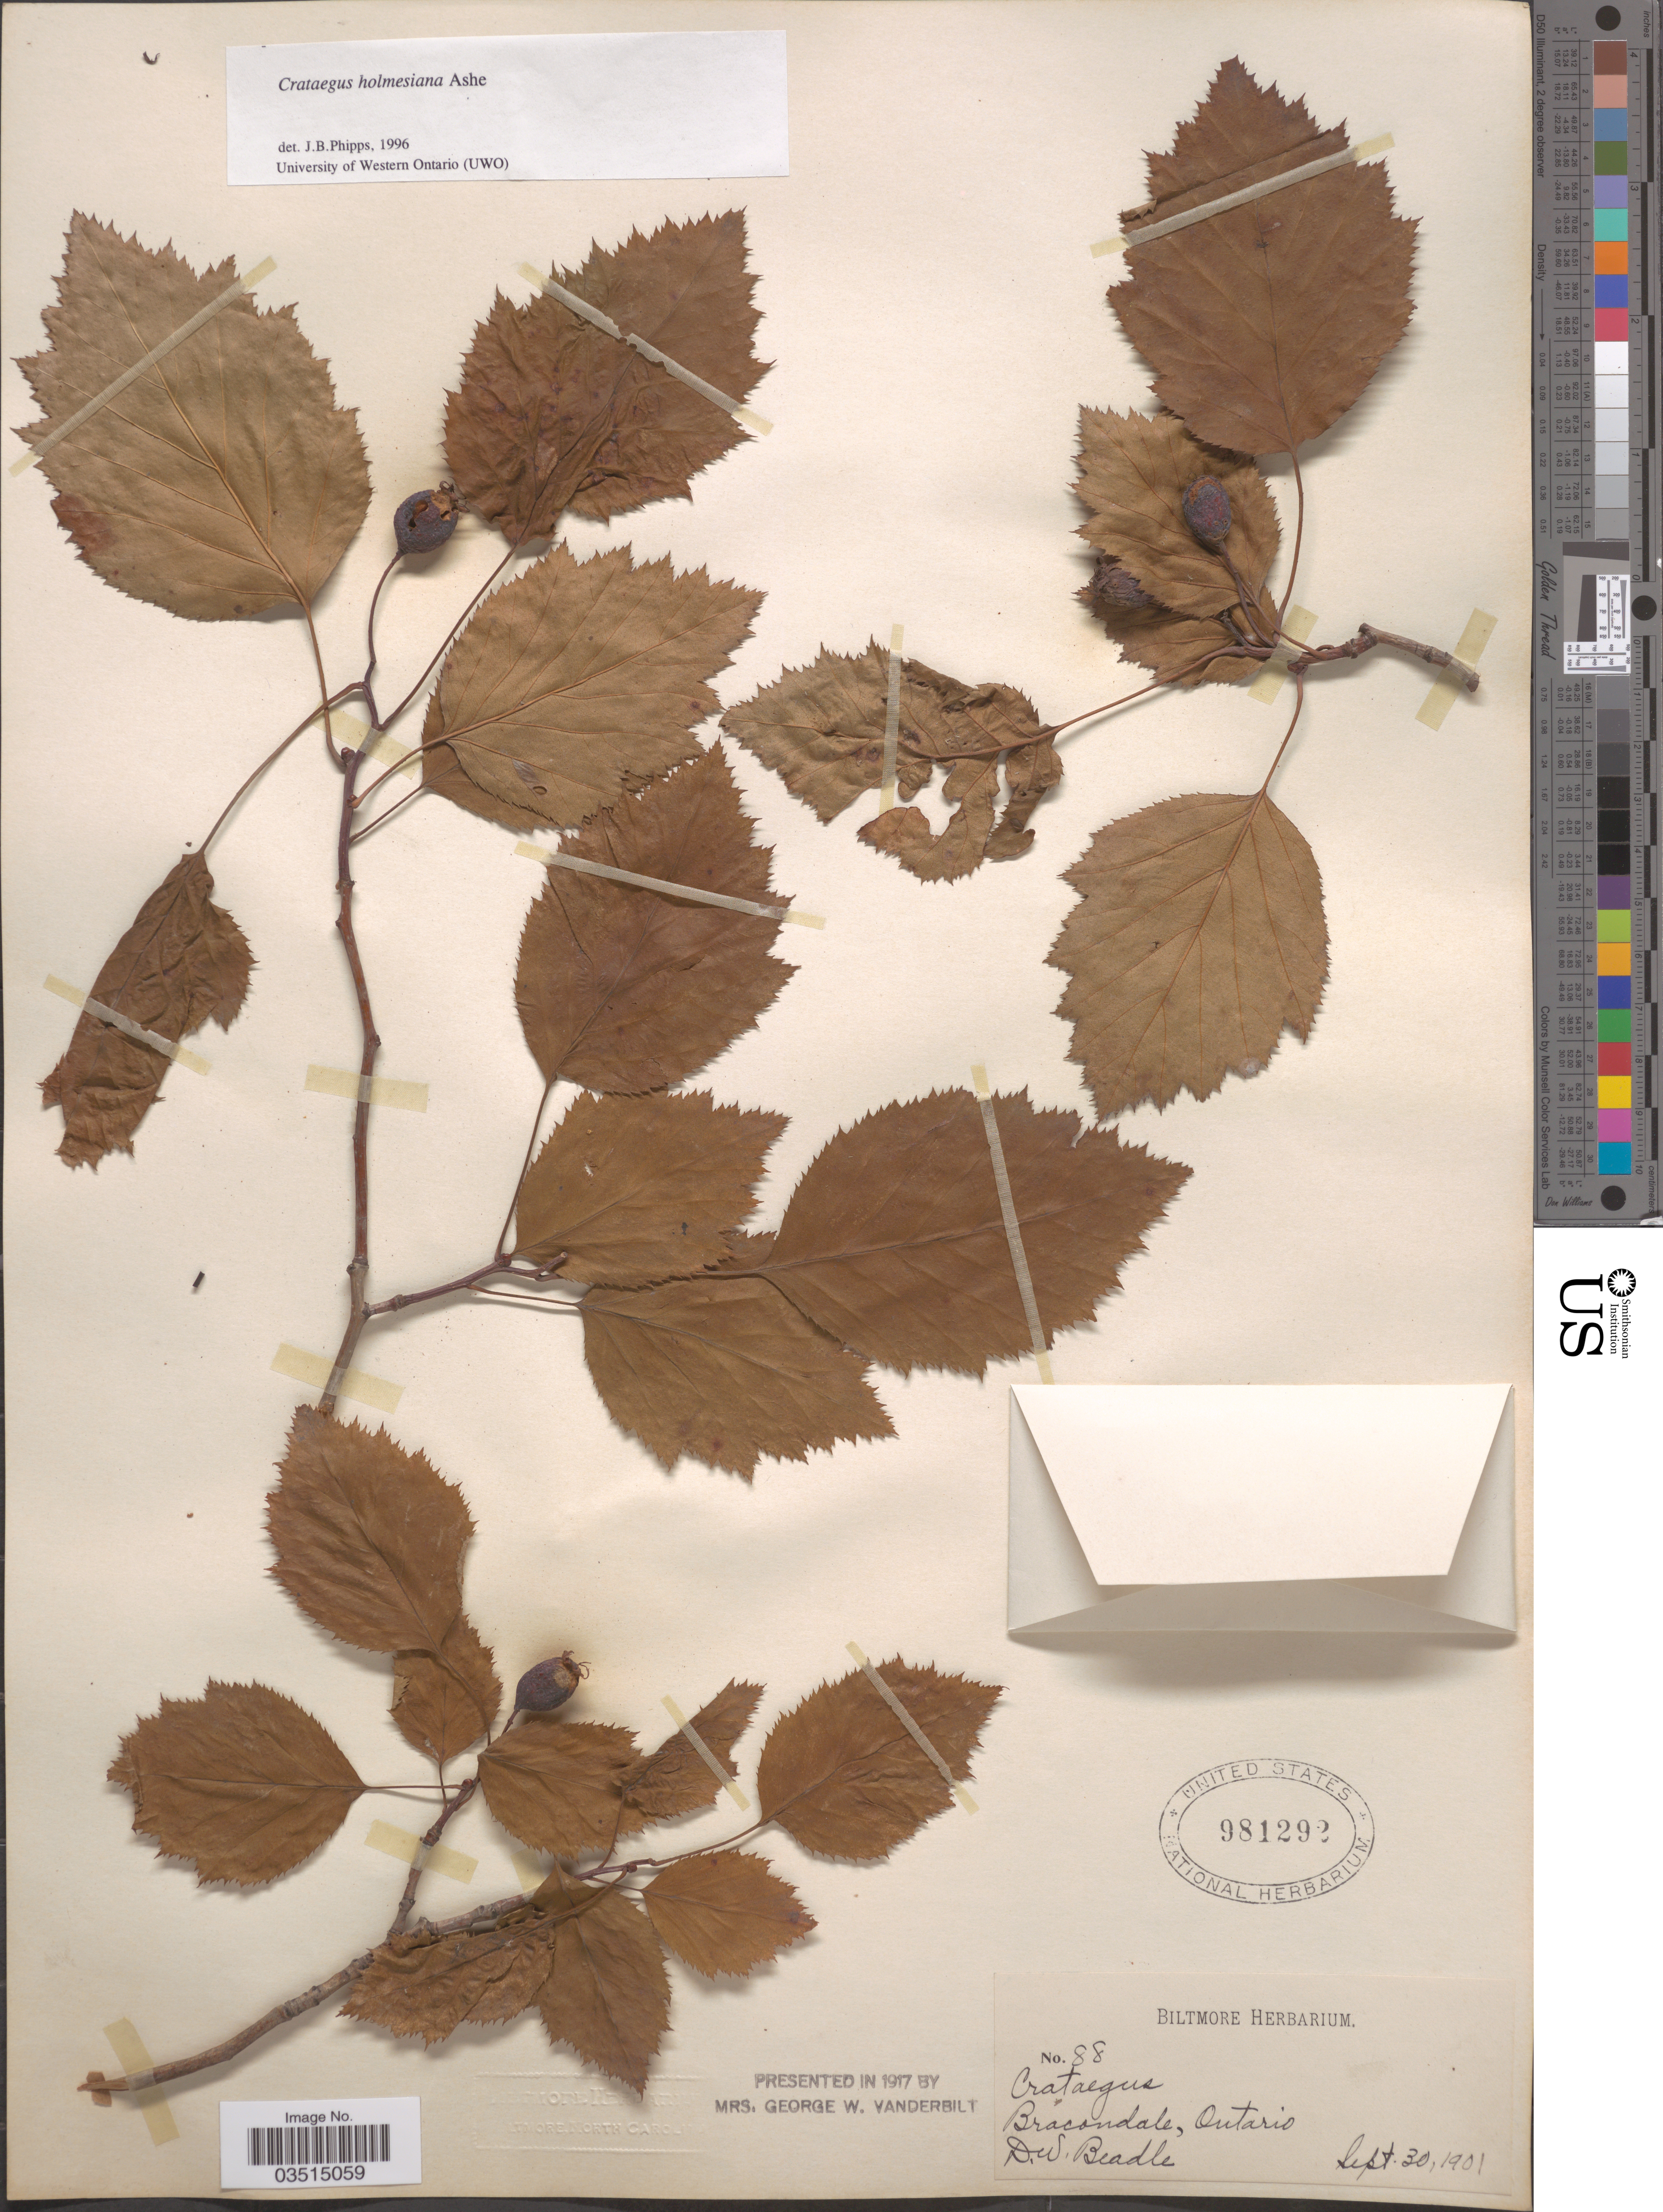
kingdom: Plantae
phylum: Tracheophyta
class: Magnoliopsida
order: Rosales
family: Rosaceae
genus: Crataegus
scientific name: Crataegus holmesiana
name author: Ashe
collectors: D. Beadle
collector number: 88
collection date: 1901-09-30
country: Canada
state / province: Ontario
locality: Bracondale.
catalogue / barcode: US 981292